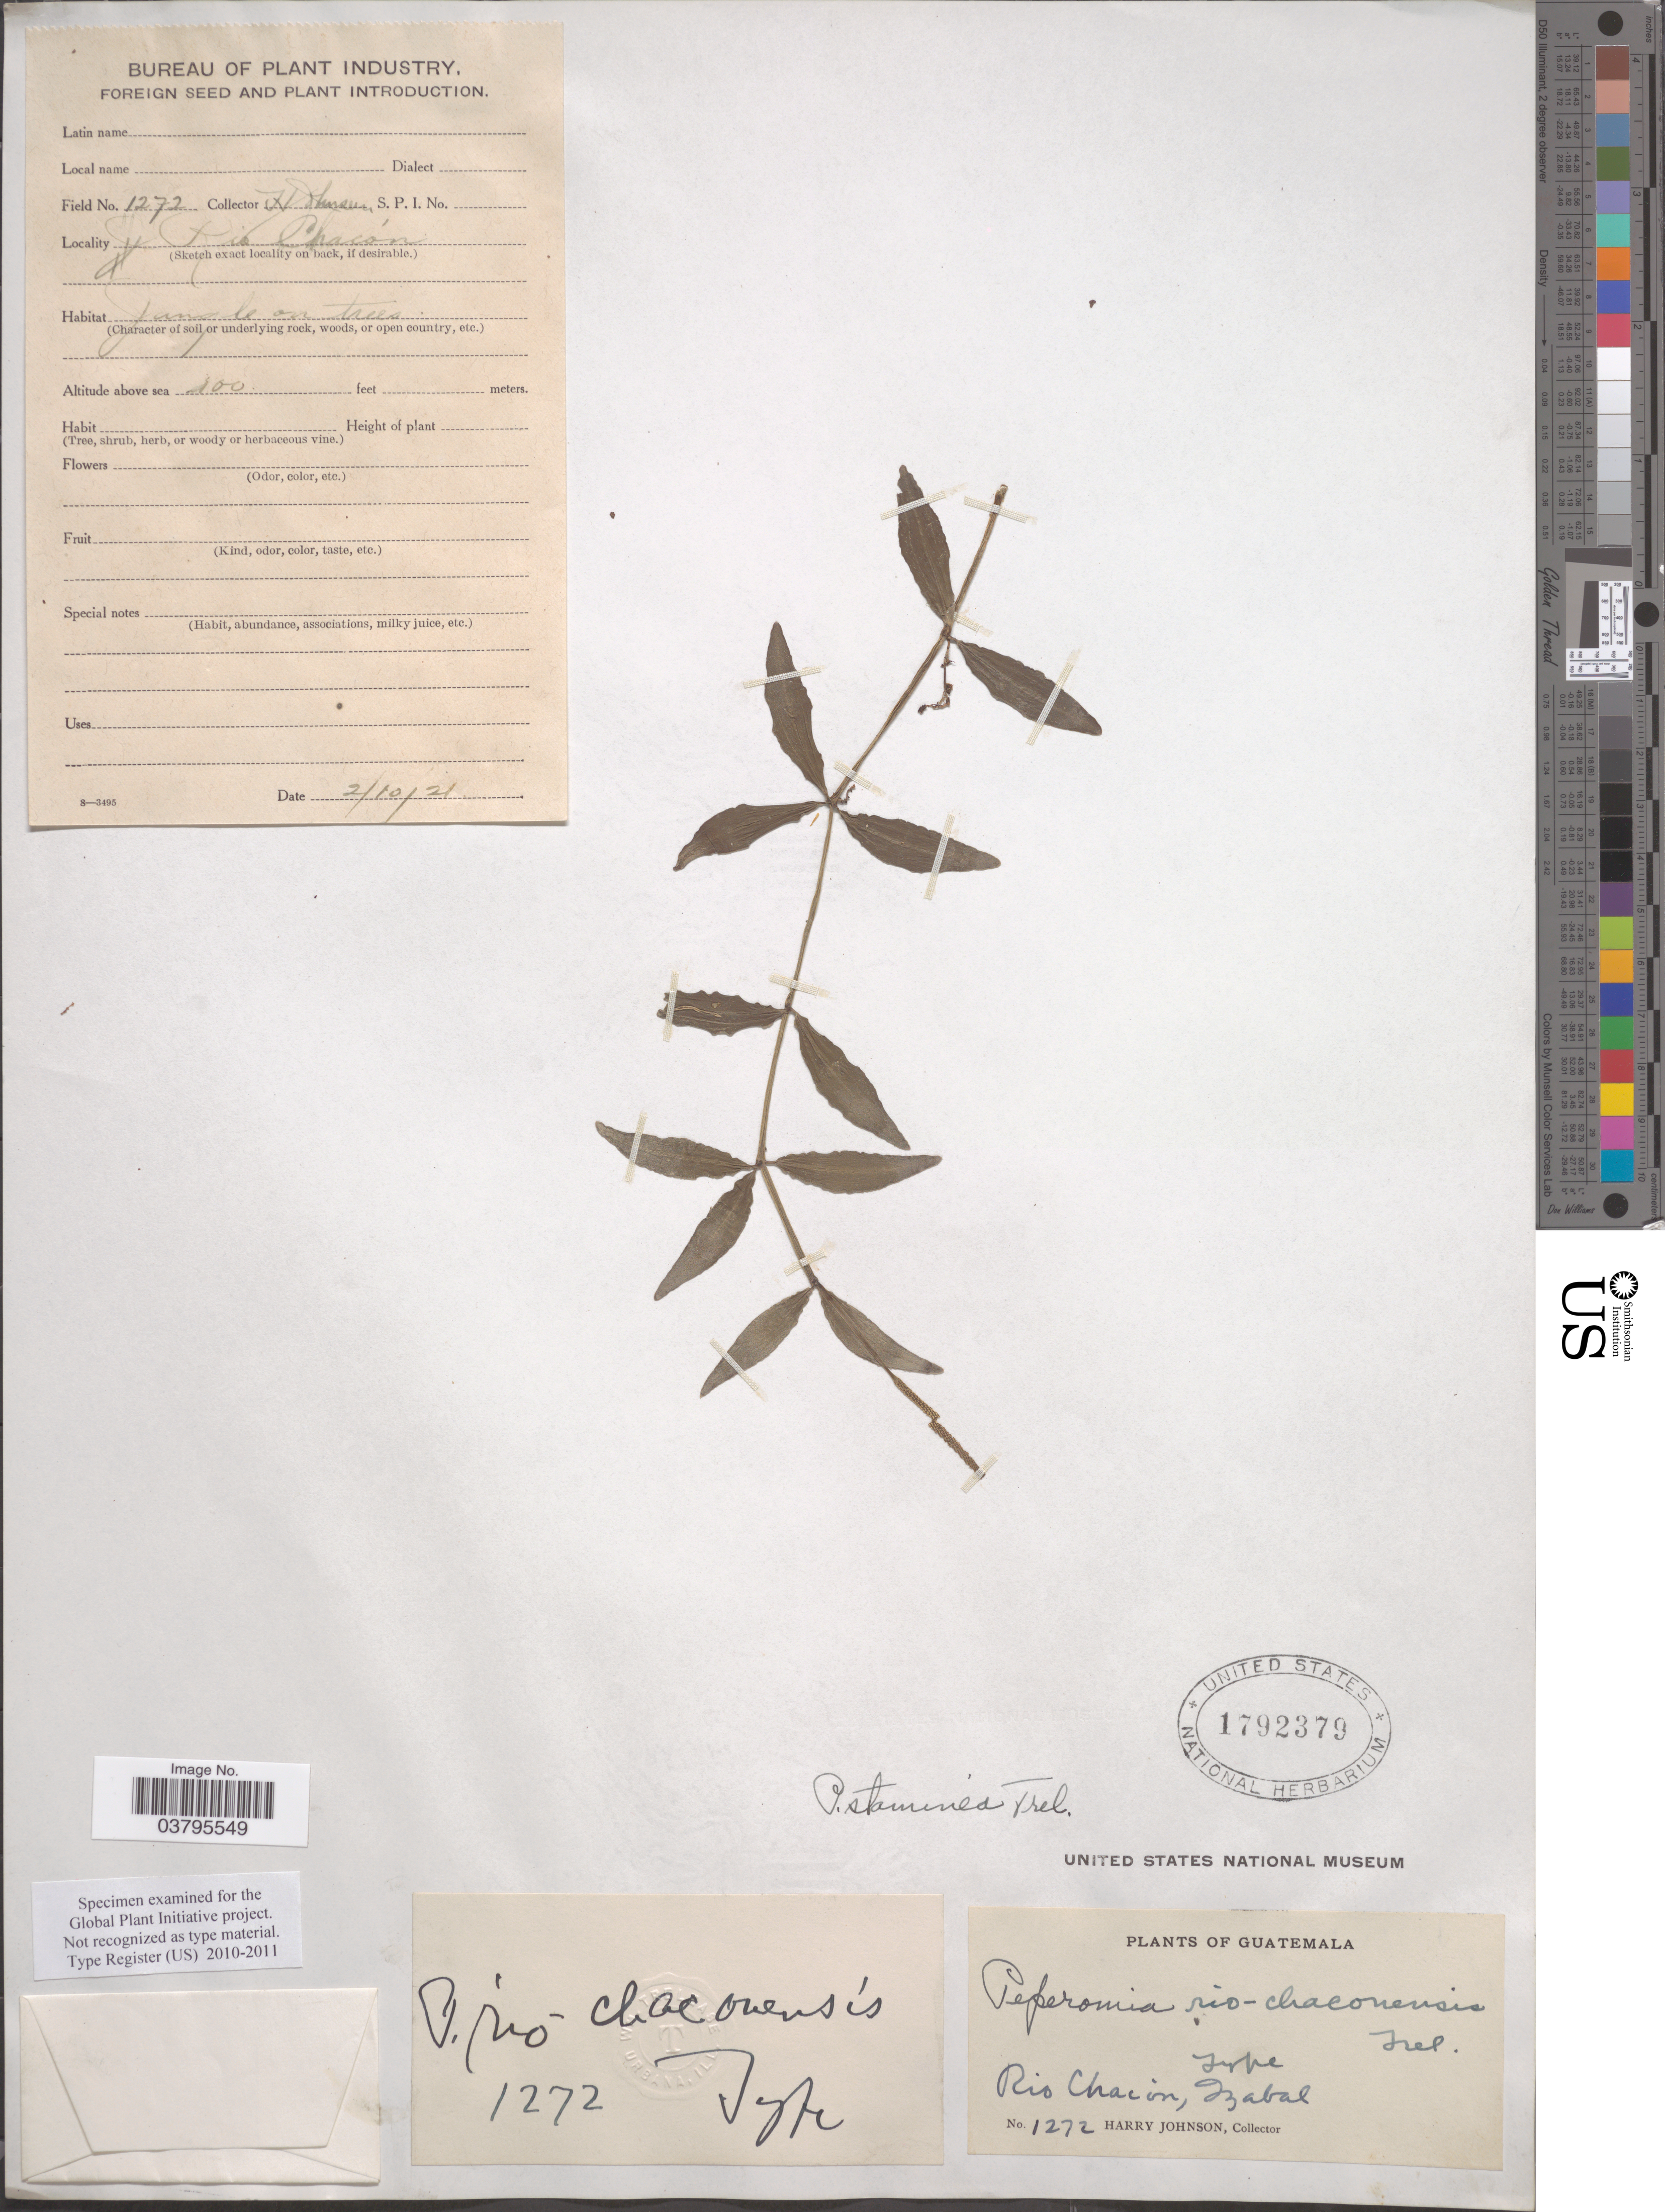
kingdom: Plantae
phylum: Tracheophyta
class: Magnoliopsida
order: Piperales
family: Piperaceae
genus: Peperomia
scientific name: Peperomia emiliana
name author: C. DC. in Pittier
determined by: Jiménez, José Estaban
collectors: H. Johnson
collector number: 1272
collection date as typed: Transcribed d/m/y: 2/10/21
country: Guatemala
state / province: Izabal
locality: Rio Chacon.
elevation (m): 30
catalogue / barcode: US 1792379